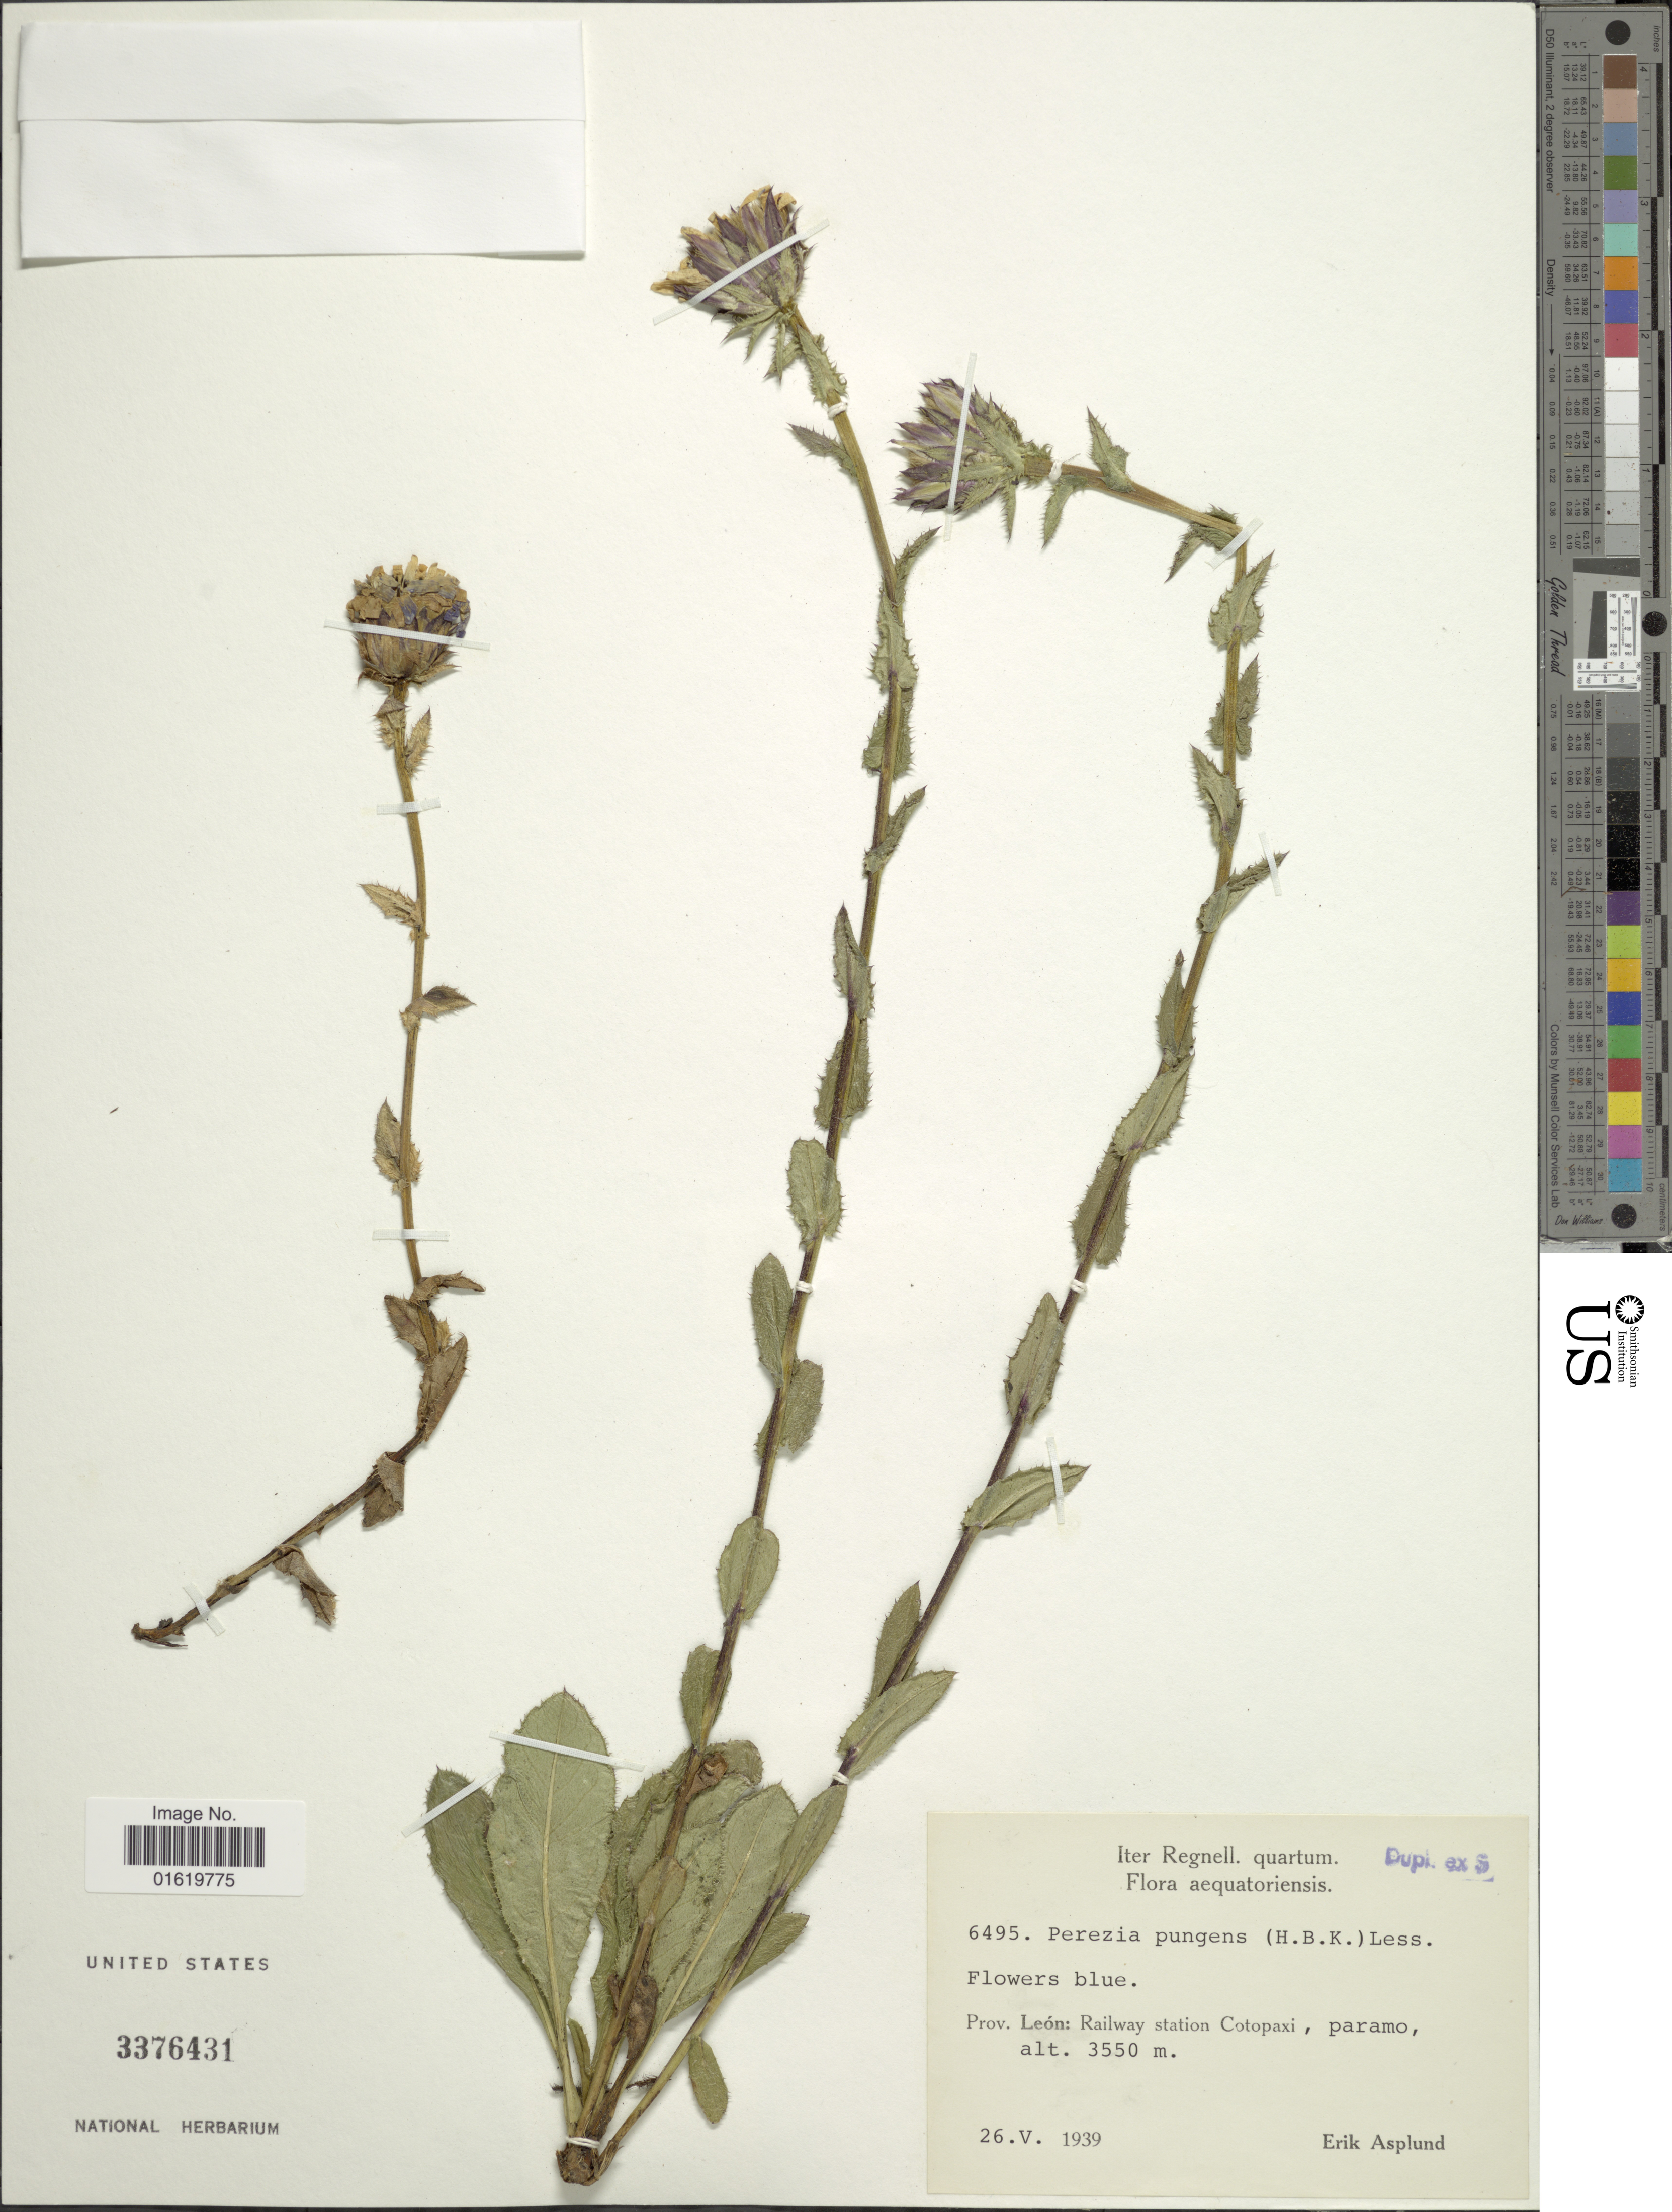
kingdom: Plantae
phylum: Tracheophyta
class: Magnoliopsida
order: Asterales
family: Asteraceae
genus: Perezia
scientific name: Perezia pungens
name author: (Humb. & Bonpl.) Less.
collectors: E. Asplund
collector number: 6495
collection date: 1939-05-26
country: Ecuador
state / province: Cotopaxi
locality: Prov. León: Railway station Cotopaxi.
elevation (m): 3550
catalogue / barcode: US 3376431